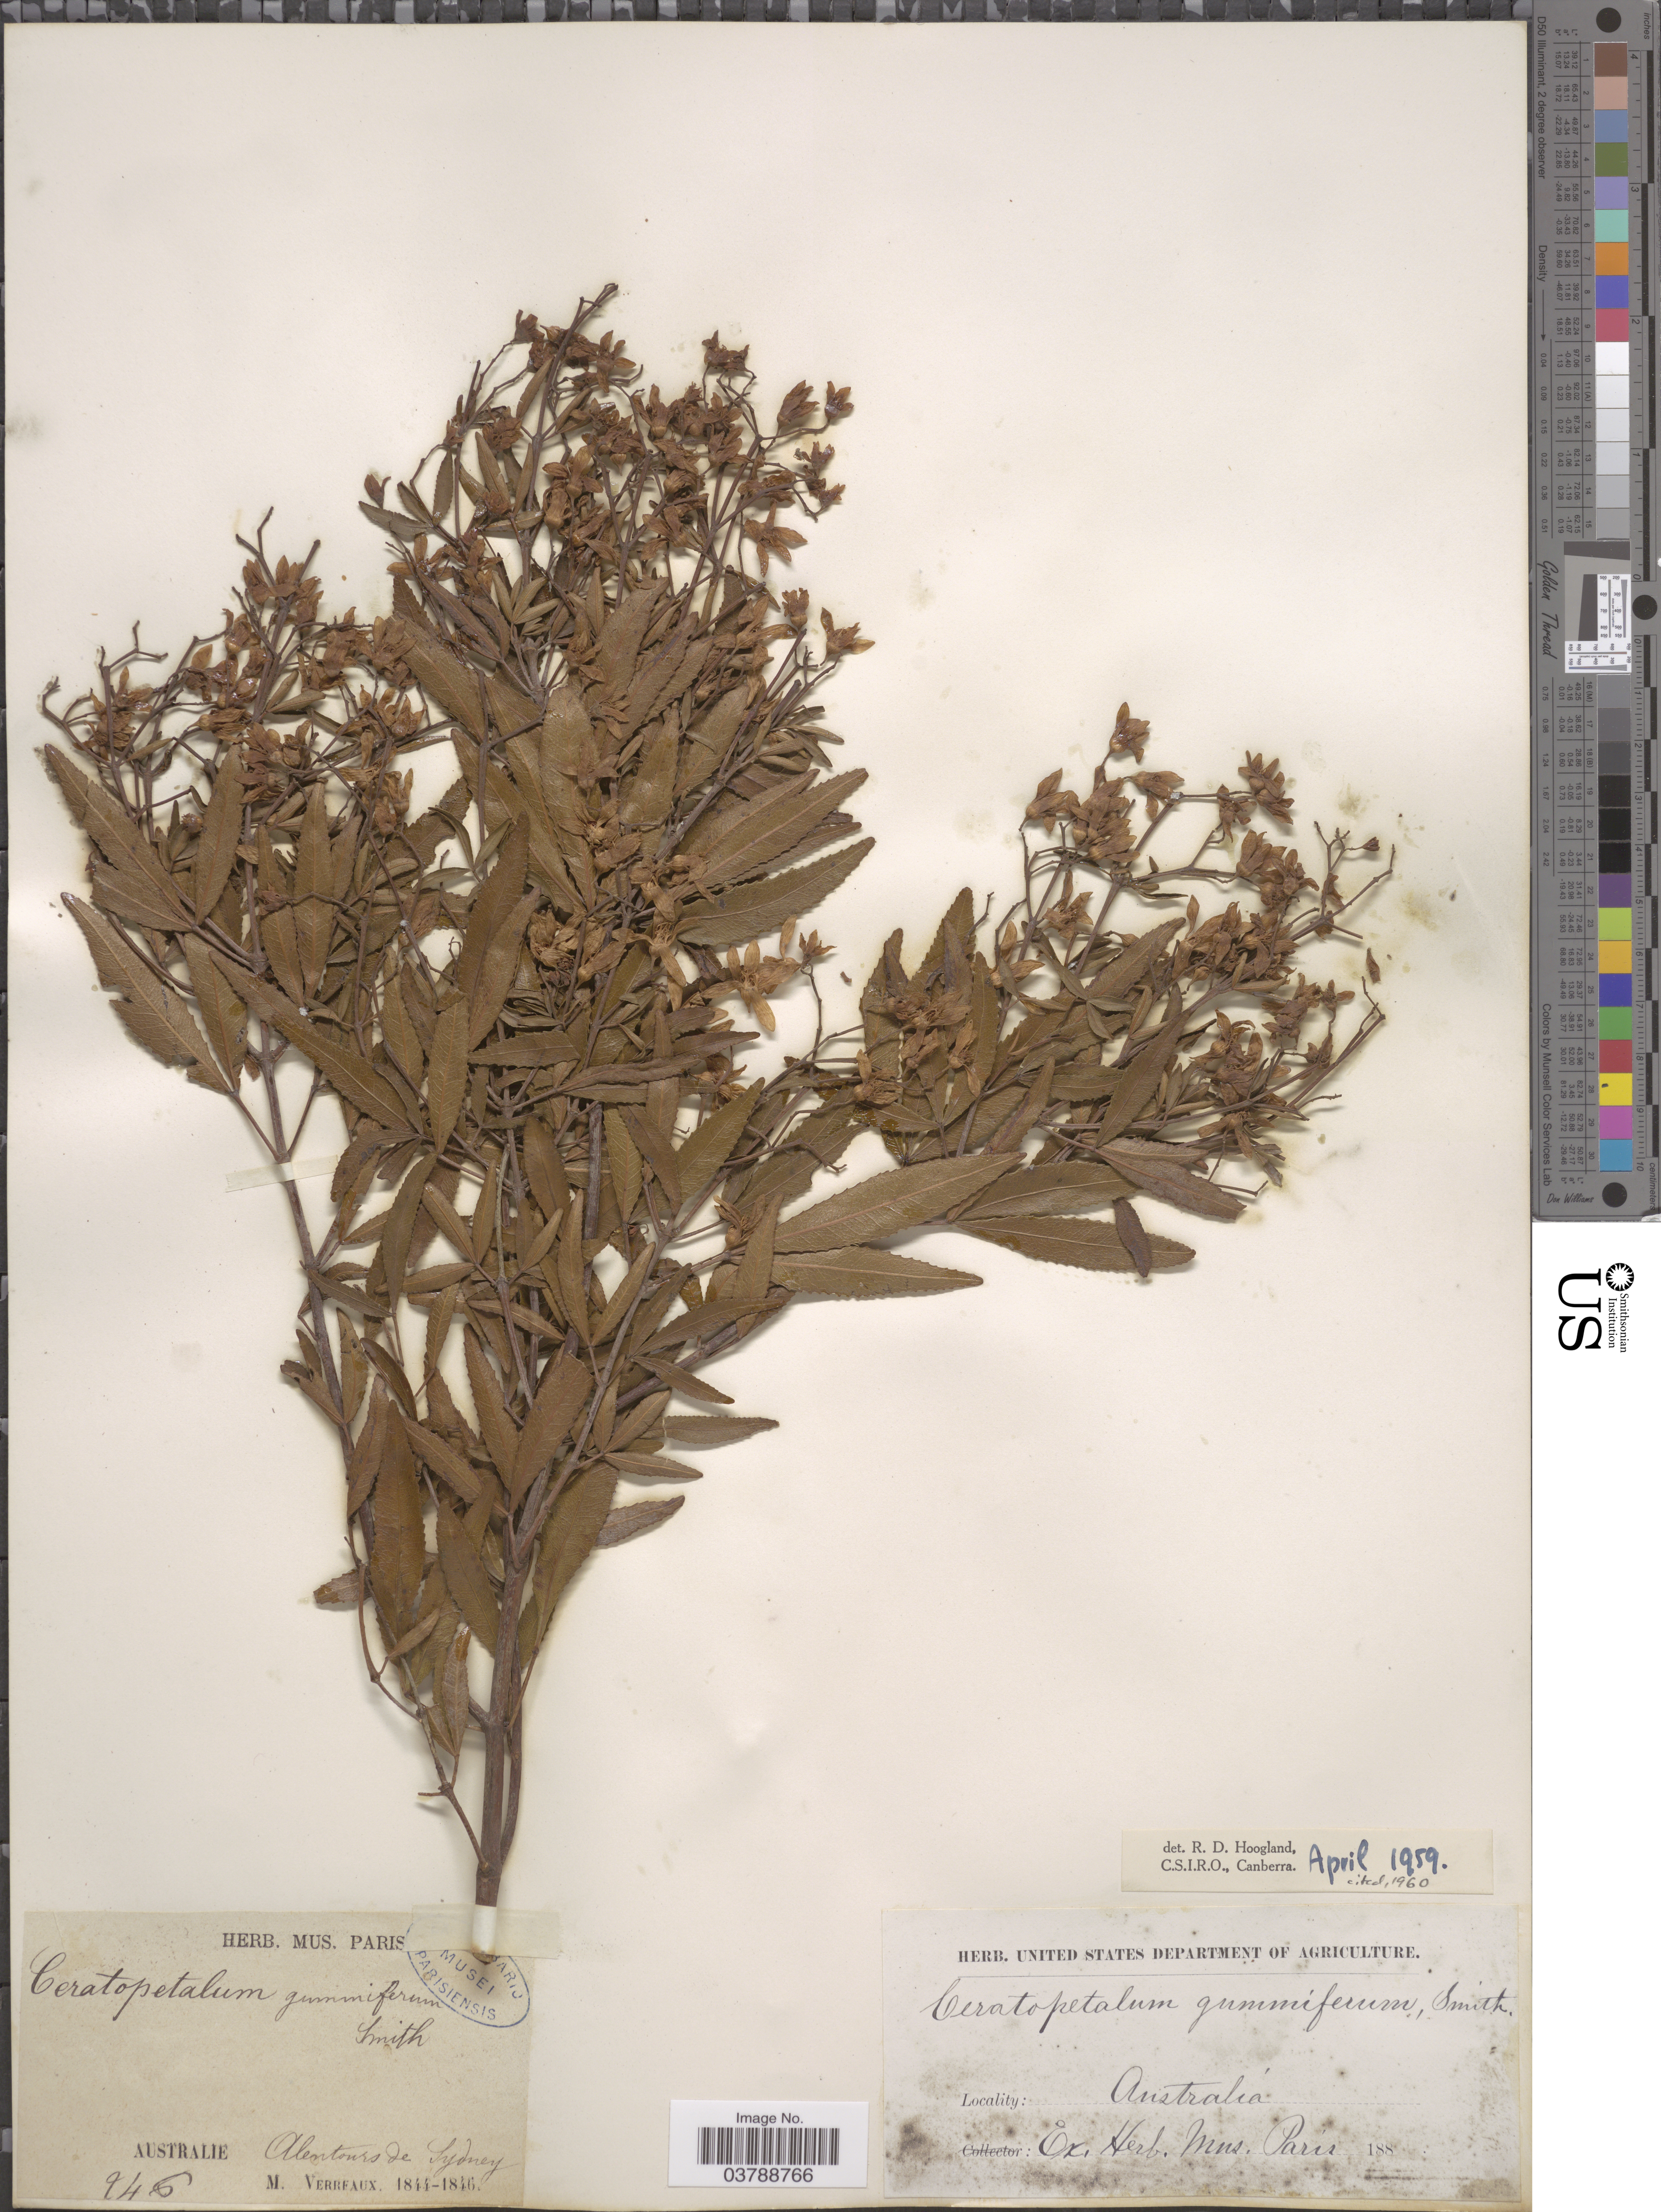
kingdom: Plantae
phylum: Tracheophyta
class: Magnoliopsida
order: Oxalidales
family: Cunoniaceae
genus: Ceratopetalum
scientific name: Ceratopetalum gummiferum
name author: Sm.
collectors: M. Verreaux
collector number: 946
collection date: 1844/1846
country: Australia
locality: Alentours de Sydney.